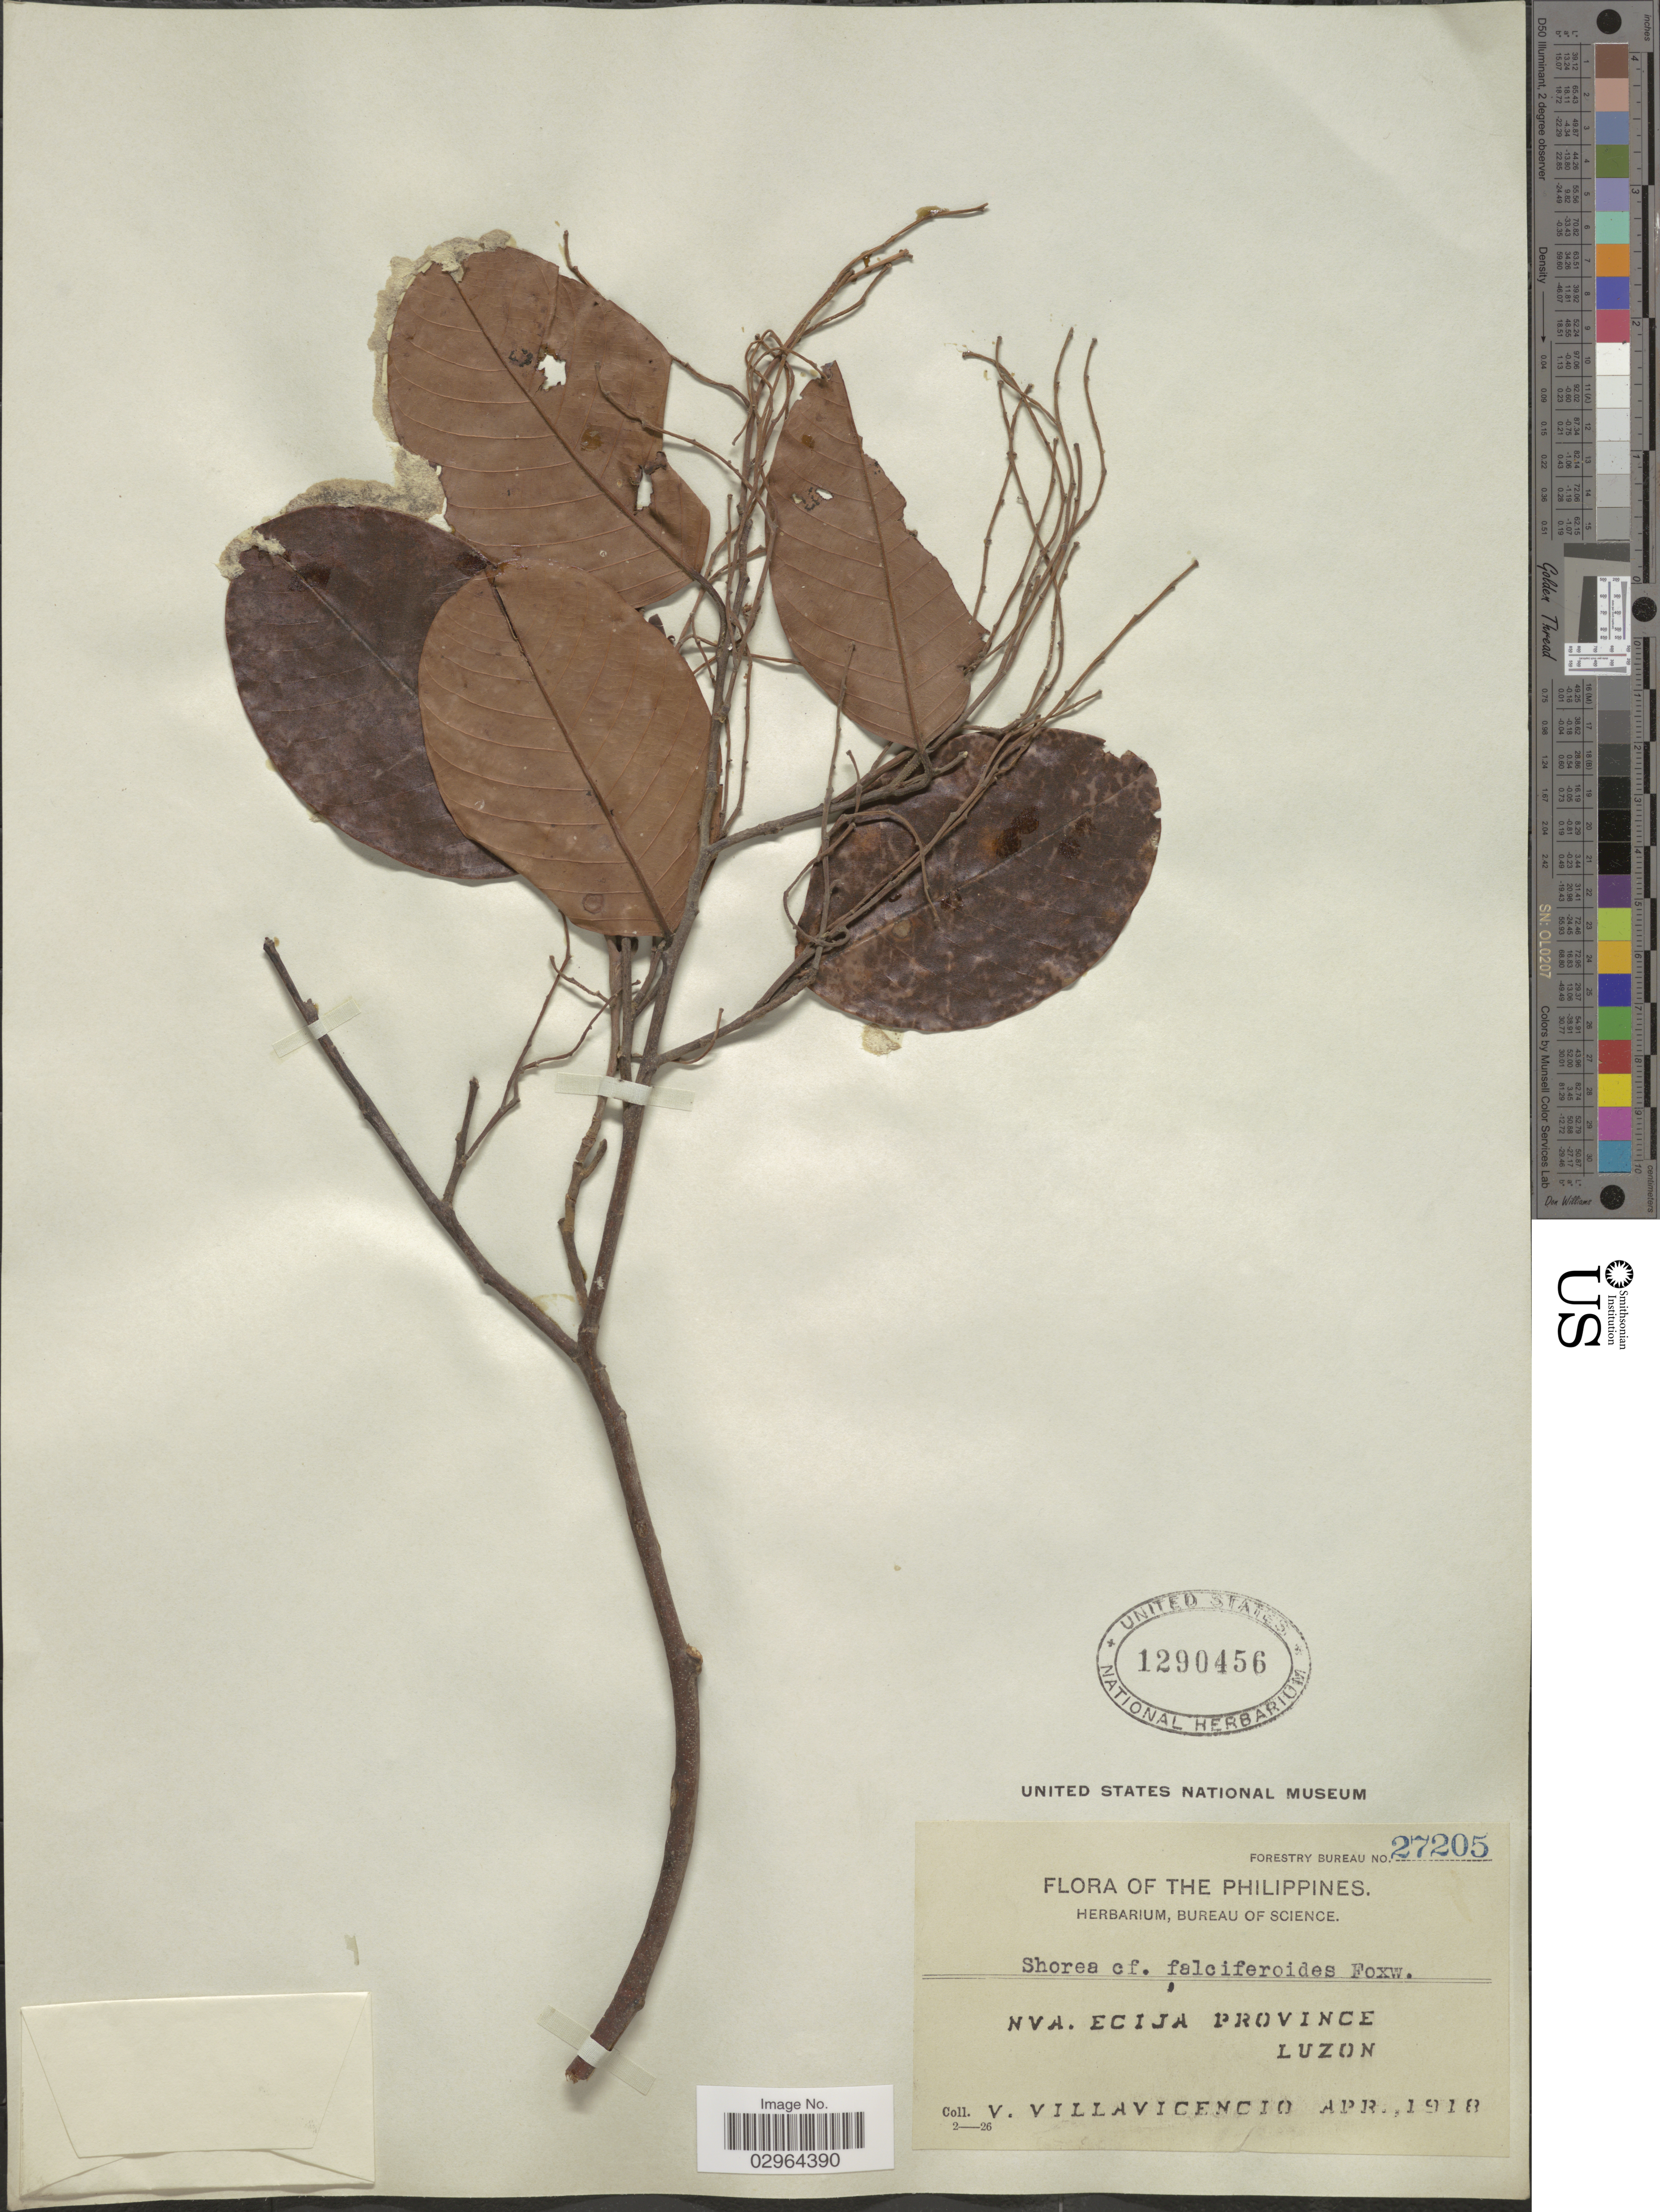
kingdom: Plantae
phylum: Tracheophyta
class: Magnoliopsida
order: Malvales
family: Dipterocarpaceae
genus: Shorea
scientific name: Shorea falciferoides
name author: Foxw.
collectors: V. Villavicencio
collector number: Forestry Bureau 27205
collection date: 1918-04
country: Philippines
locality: Nva. Ecija Province, Luzon.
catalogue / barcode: US 1290456